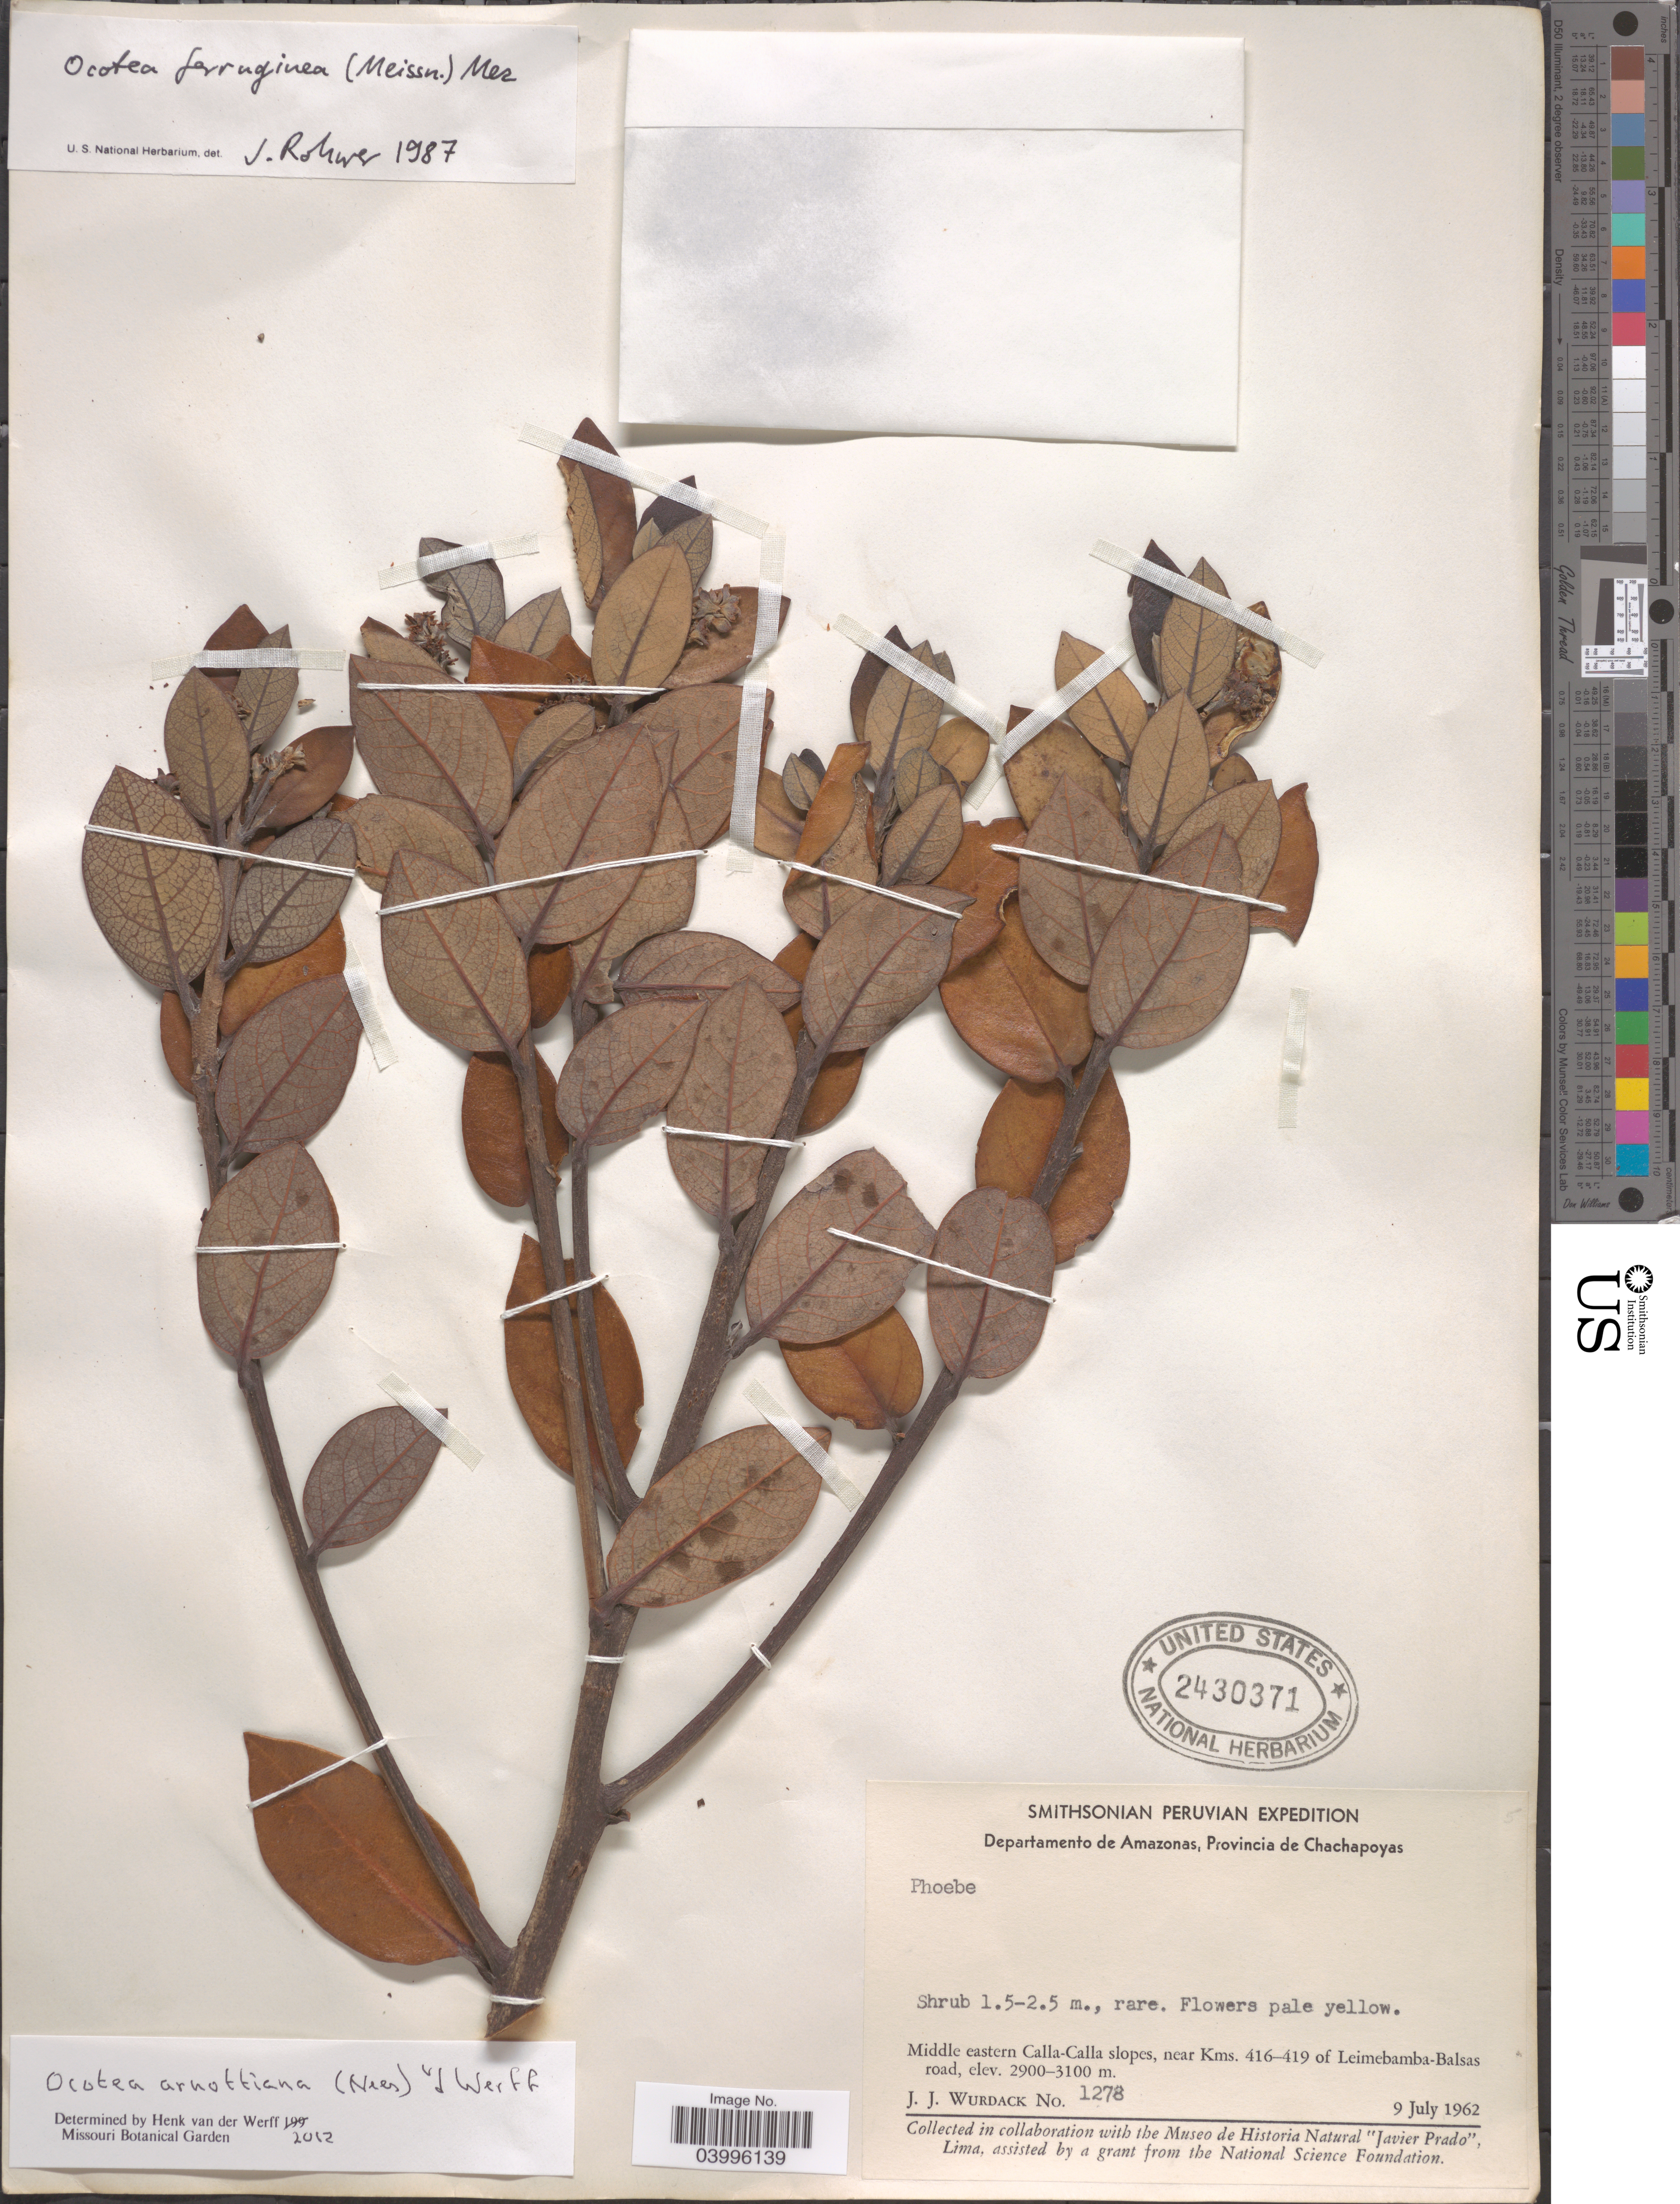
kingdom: Plantae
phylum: Tracheophyta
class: Magnoliopsida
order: Laurales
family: Lauraceae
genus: Ocotea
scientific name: Ocotea arnottiana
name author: (Nees) van der Werff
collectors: J. J. Wurdack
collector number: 1278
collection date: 1962-07-09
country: Peru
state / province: Amazonas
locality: Departamento de Amazonas, Provincia de Chachapoyas. Middle eastern Calla-Calla slopes, near Kms. 416-419 of Leimebamba-Balsas road.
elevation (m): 2900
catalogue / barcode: US 2430371